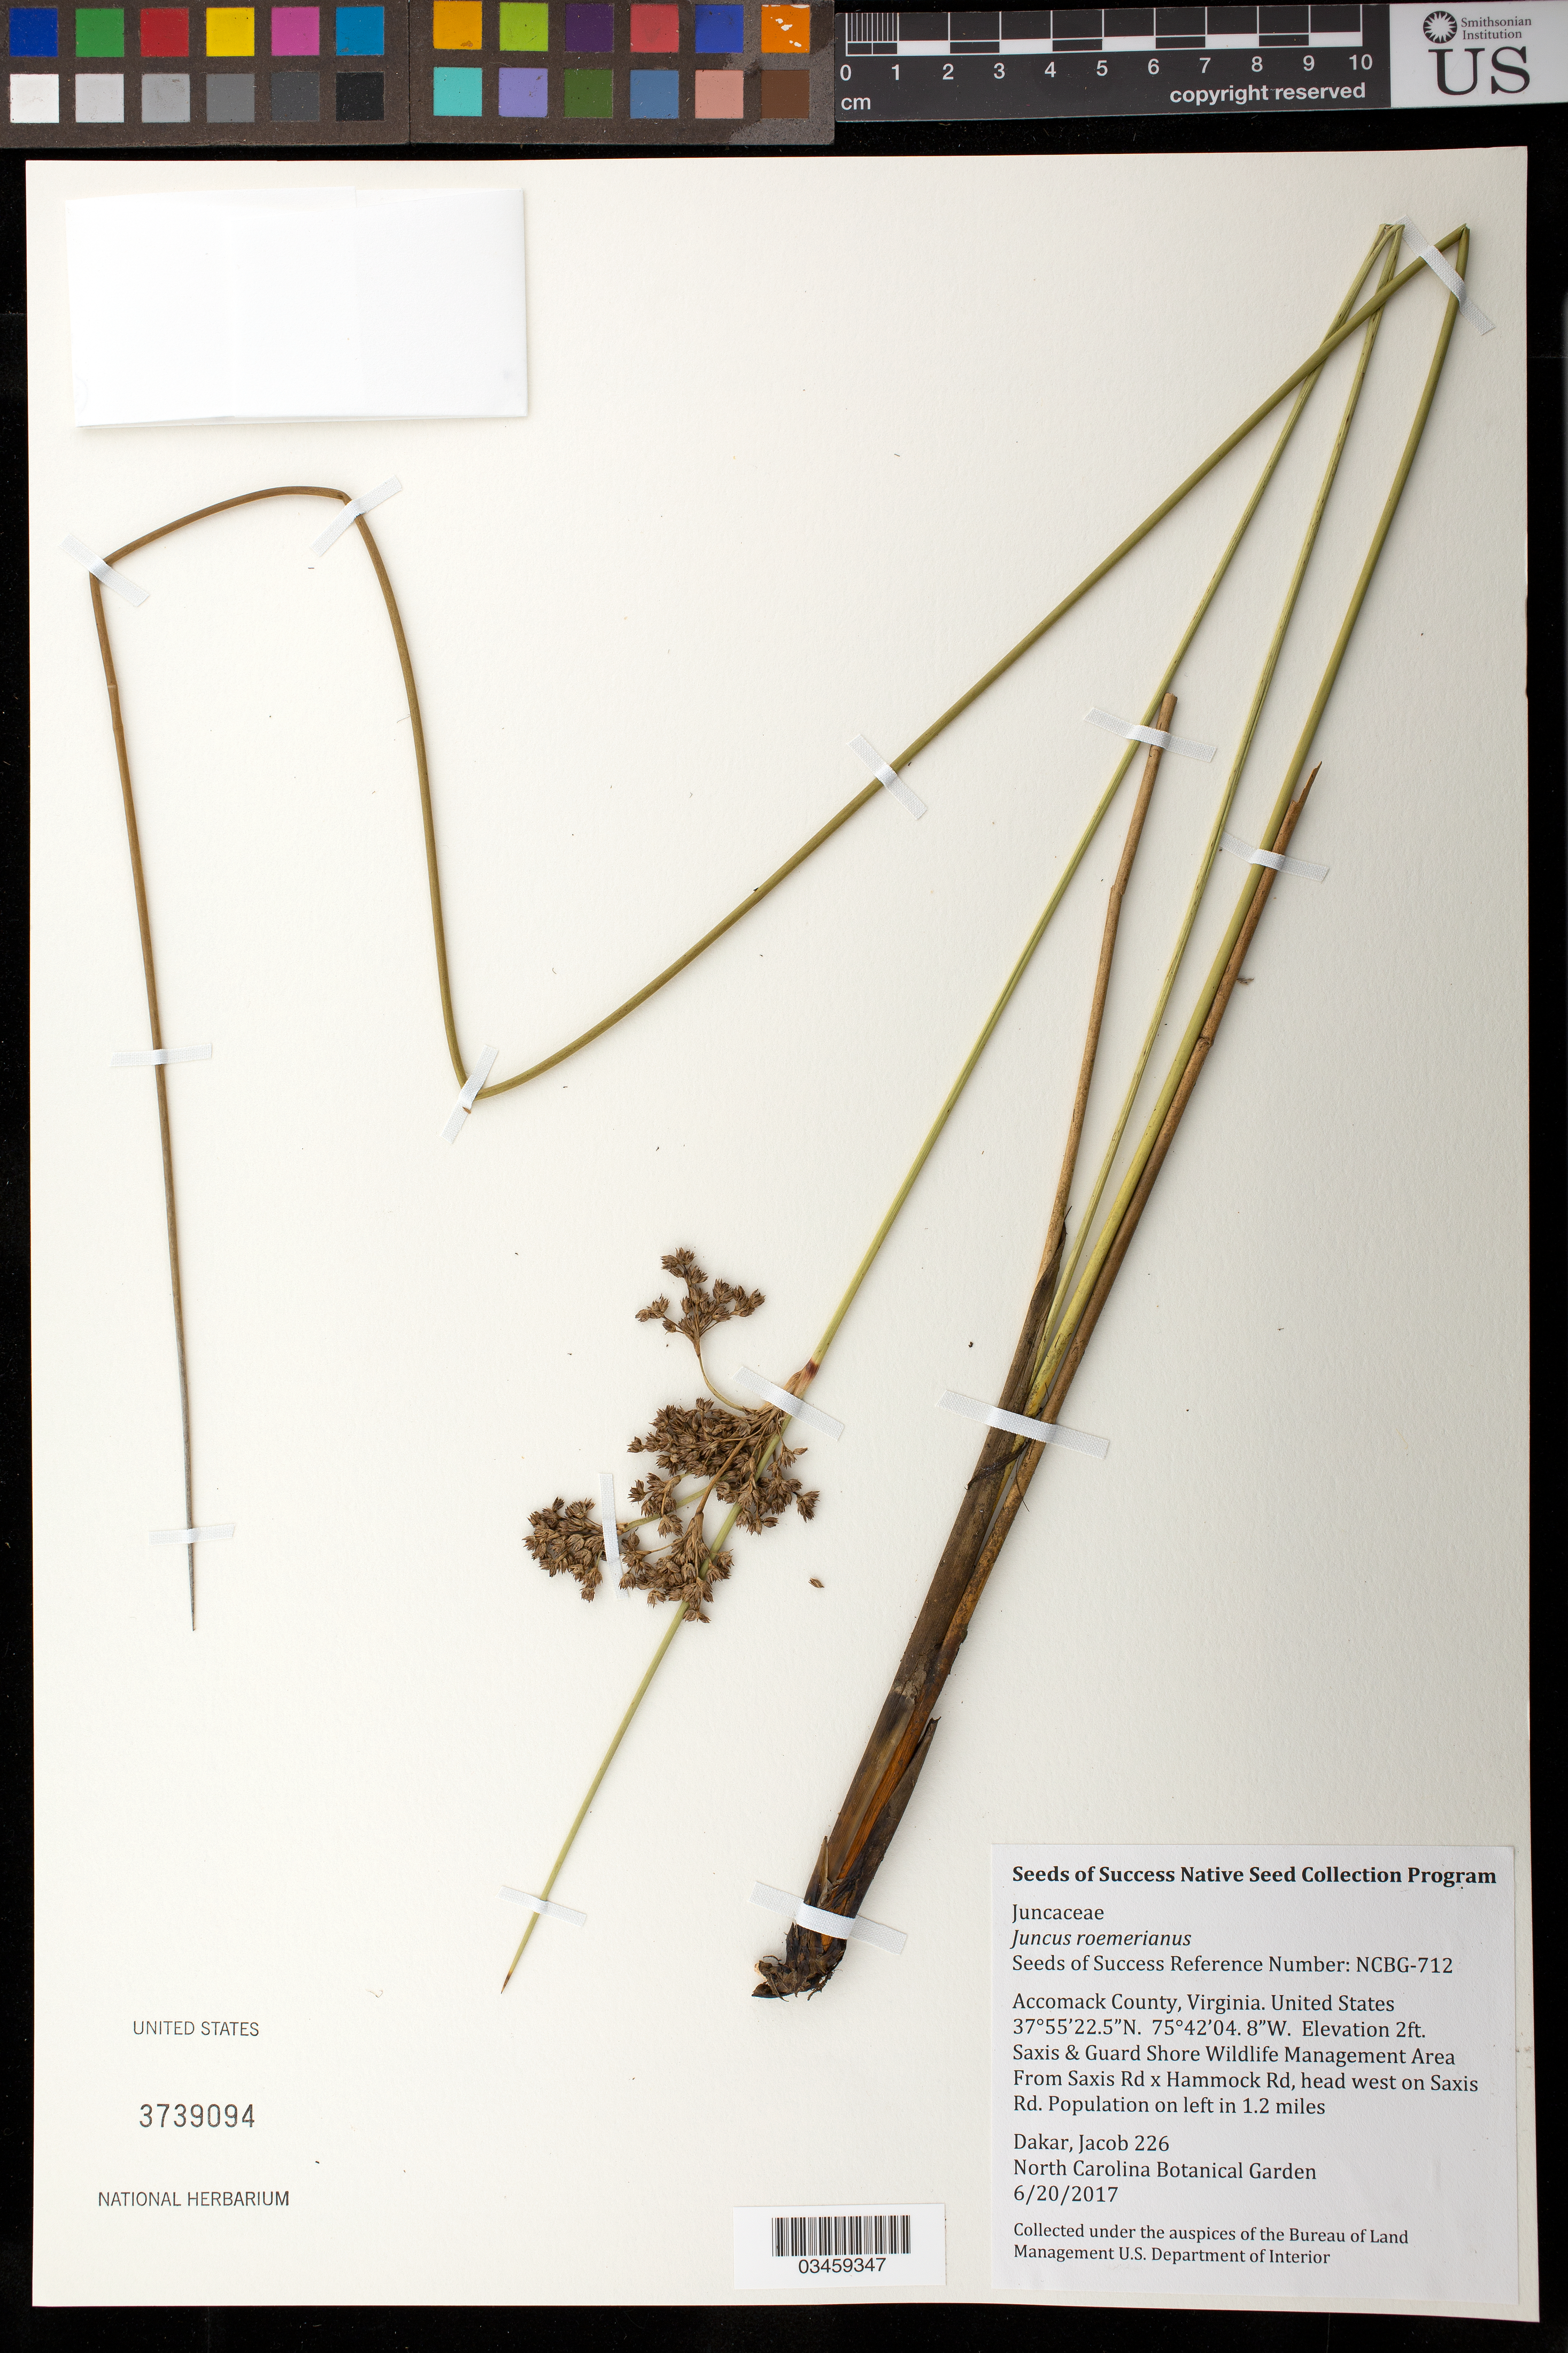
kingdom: Plantae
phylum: Tracheophyta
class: Liliopsida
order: Poales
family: Juncaceae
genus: Juncus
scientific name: Juncus roemerianus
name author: Scheele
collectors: J. Dakar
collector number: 226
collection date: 2017-06-20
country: United States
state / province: Virginia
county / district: Accomack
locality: Saxix and Guard Shore Wildlife Management Area, from Saxis Rd x Hammock Rd, head west on Saxis Rd., on left in 1.2 mi.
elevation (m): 1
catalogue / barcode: US 3739094